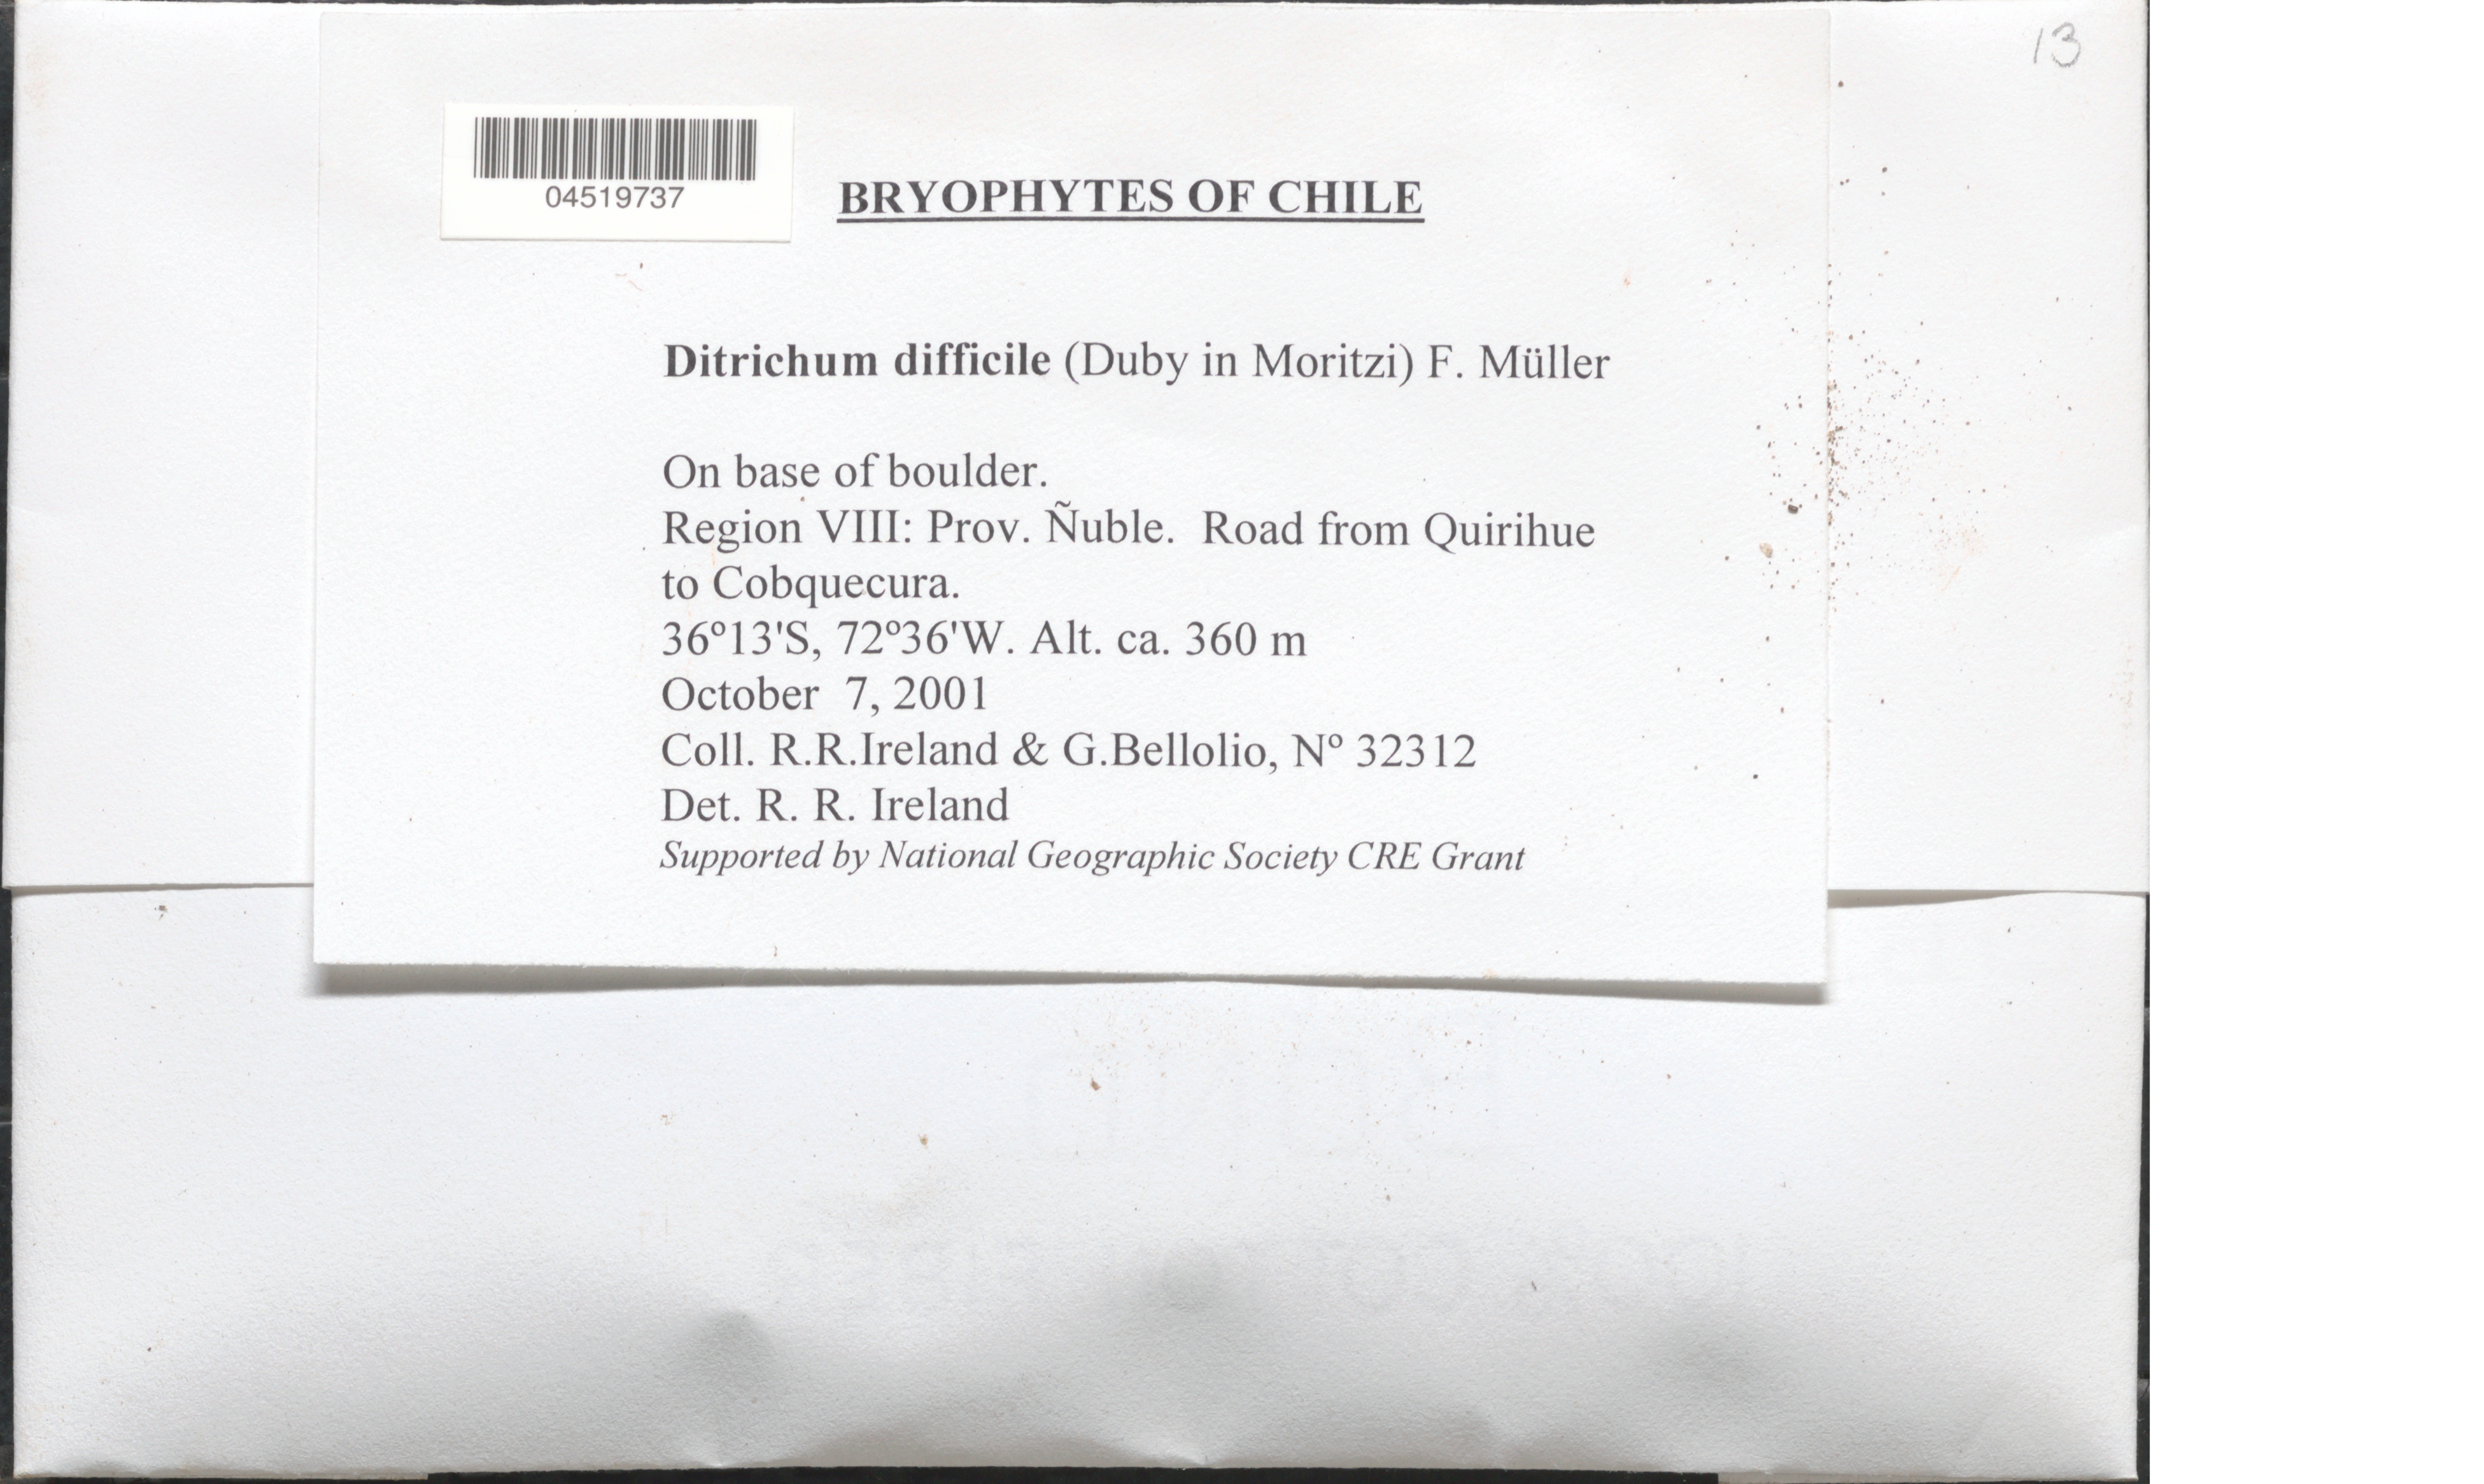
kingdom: Plantae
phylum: Bryophyta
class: Bryopsida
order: Dicranales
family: Ditrichaceae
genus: Ditrichum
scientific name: Ditrichum difficile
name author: (Duby) M. Fleisch.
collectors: R. Ireland & G. Bellolio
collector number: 32312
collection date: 2001-10-07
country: Chile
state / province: Bio-Bío (VIII)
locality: Region VIII: Prov. Ñuble. Road from Quirihue to Cobquecura.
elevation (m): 360